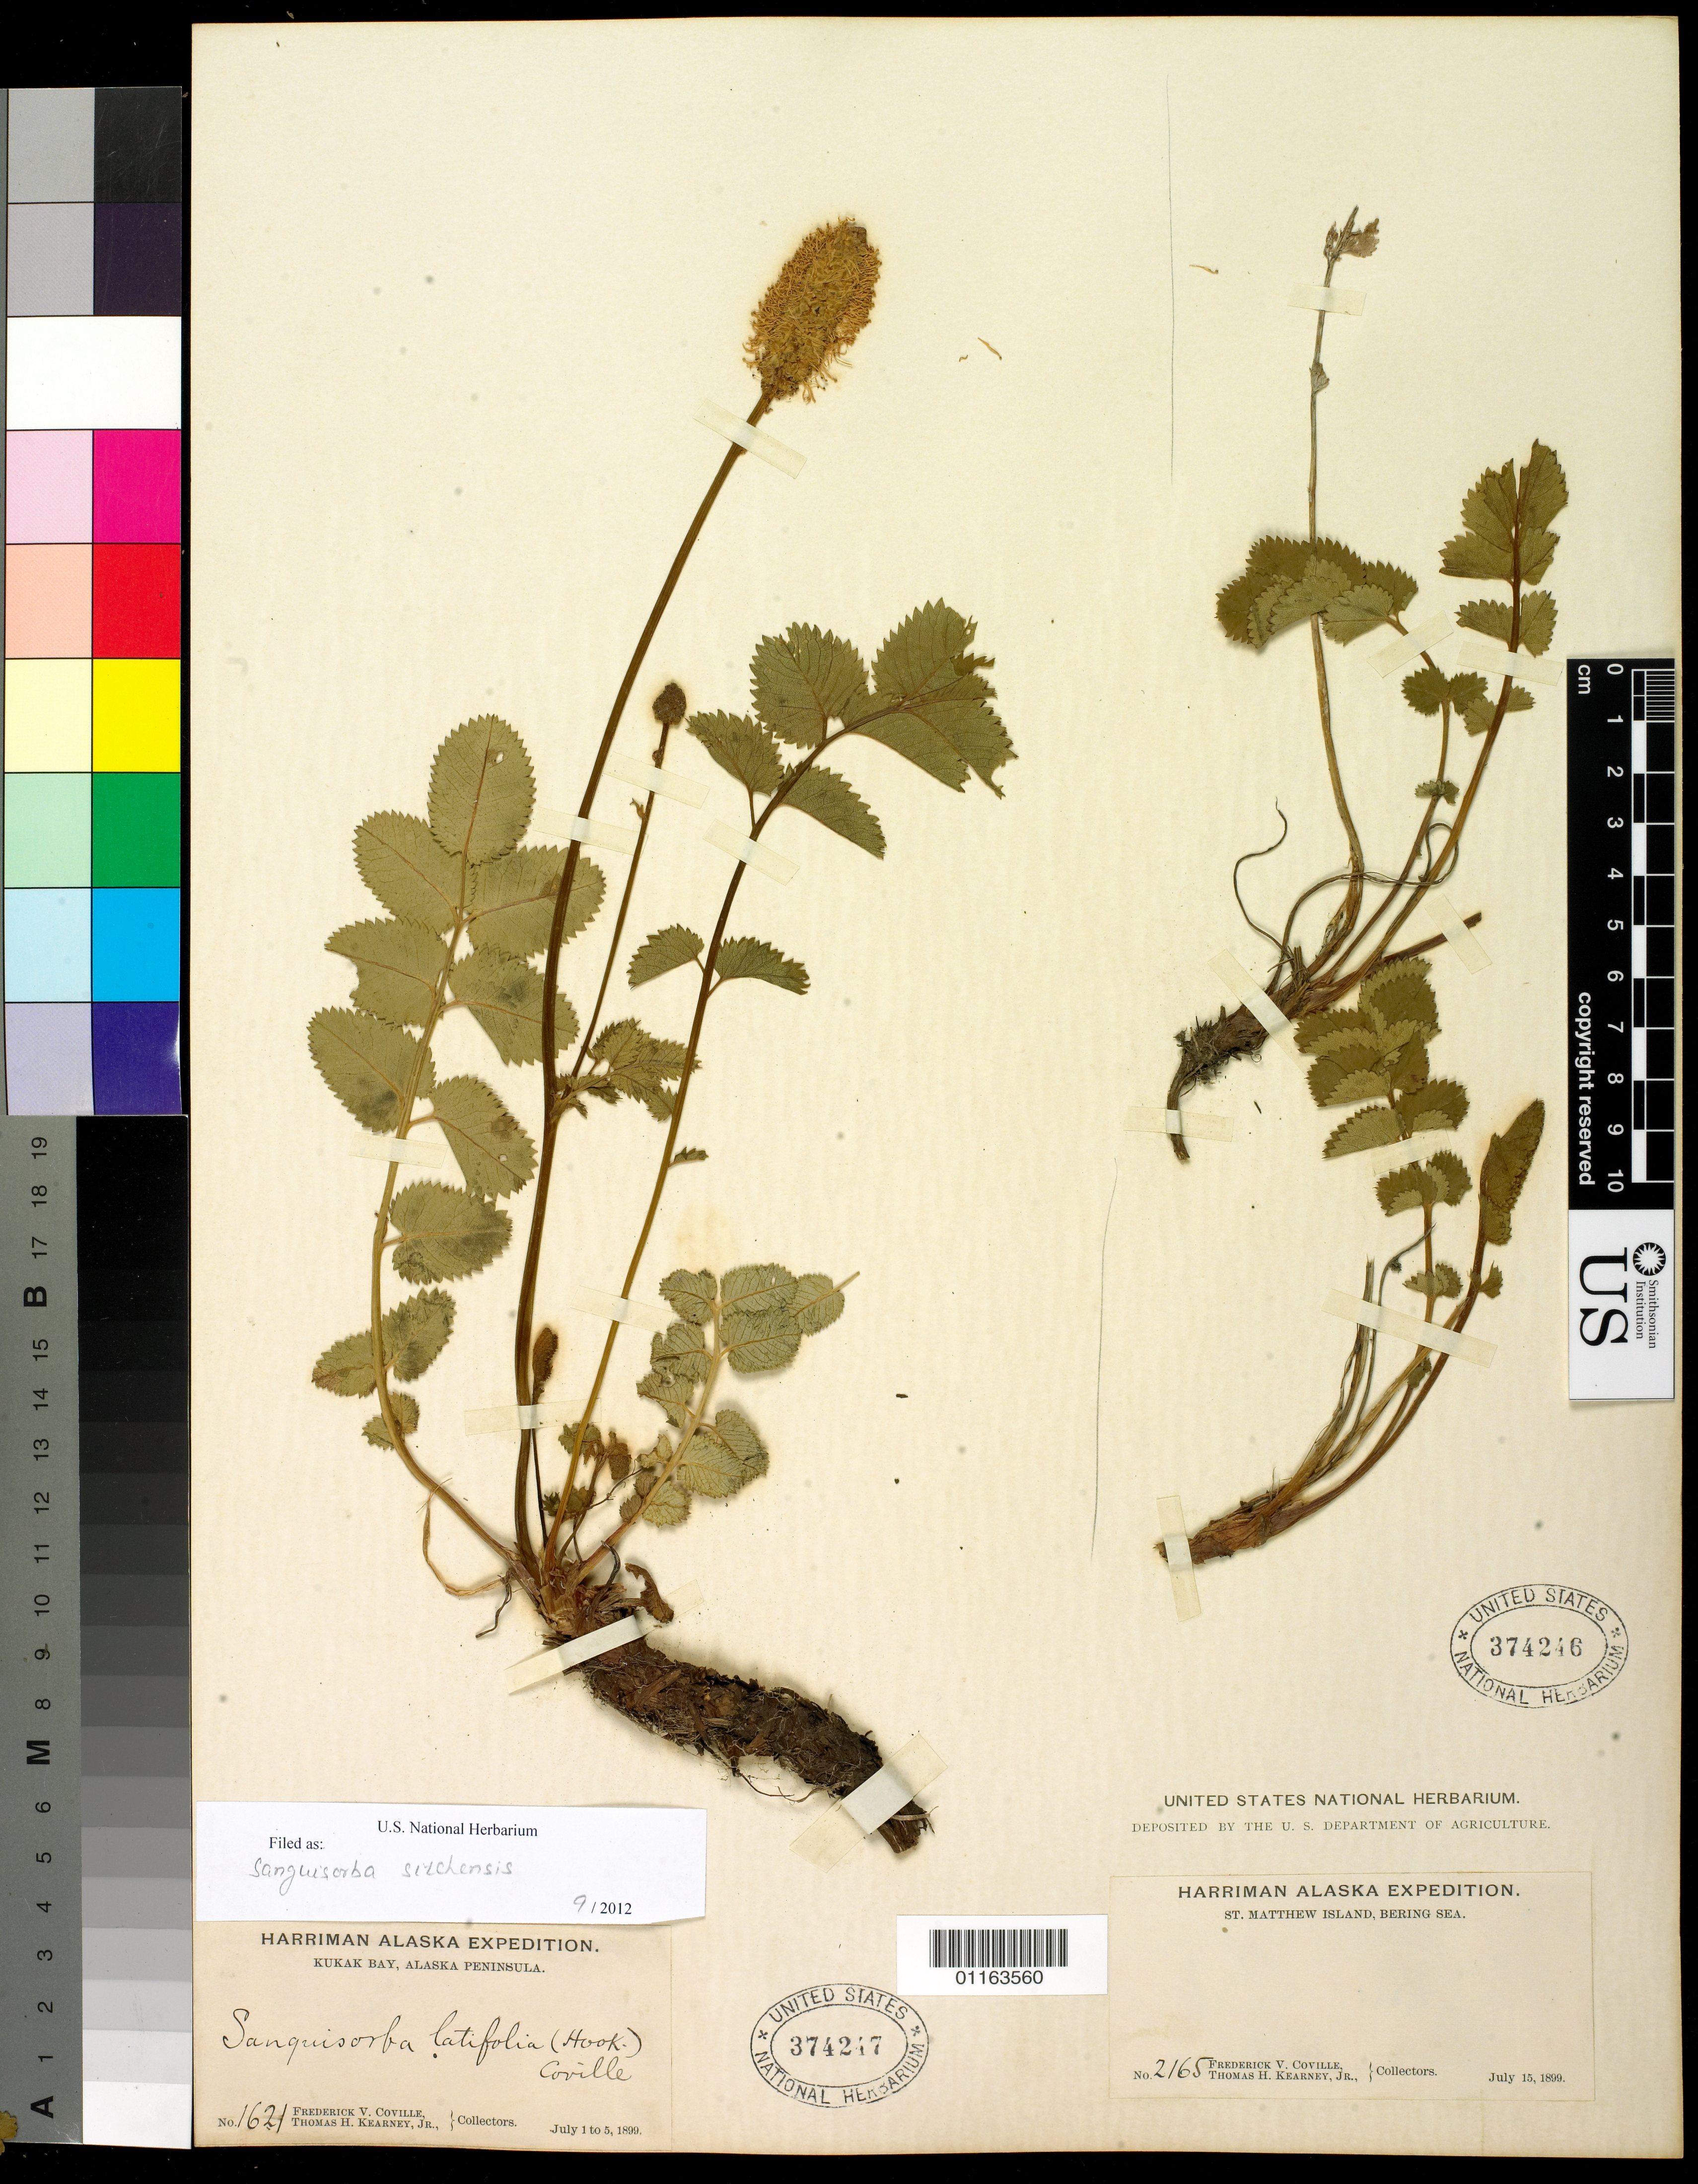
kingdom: Plantae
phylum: Tracheophyta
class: Magnoliopsida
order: Rosales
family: Rosaceae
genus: Sanguisorba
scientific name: Sanguisorba stipulata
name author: Raf.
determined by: Strong, Mark T., (BOT), Smithsonian Institution - National Museum of Natural History (UNITED STATES)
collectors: F. V. Coville & T. H. Kearney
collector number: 1621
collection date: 1899-07-01/1899-07-05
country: United States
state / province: Alaska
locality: Kukak Bay, Alaska Peninsula.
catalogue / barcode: US 374247